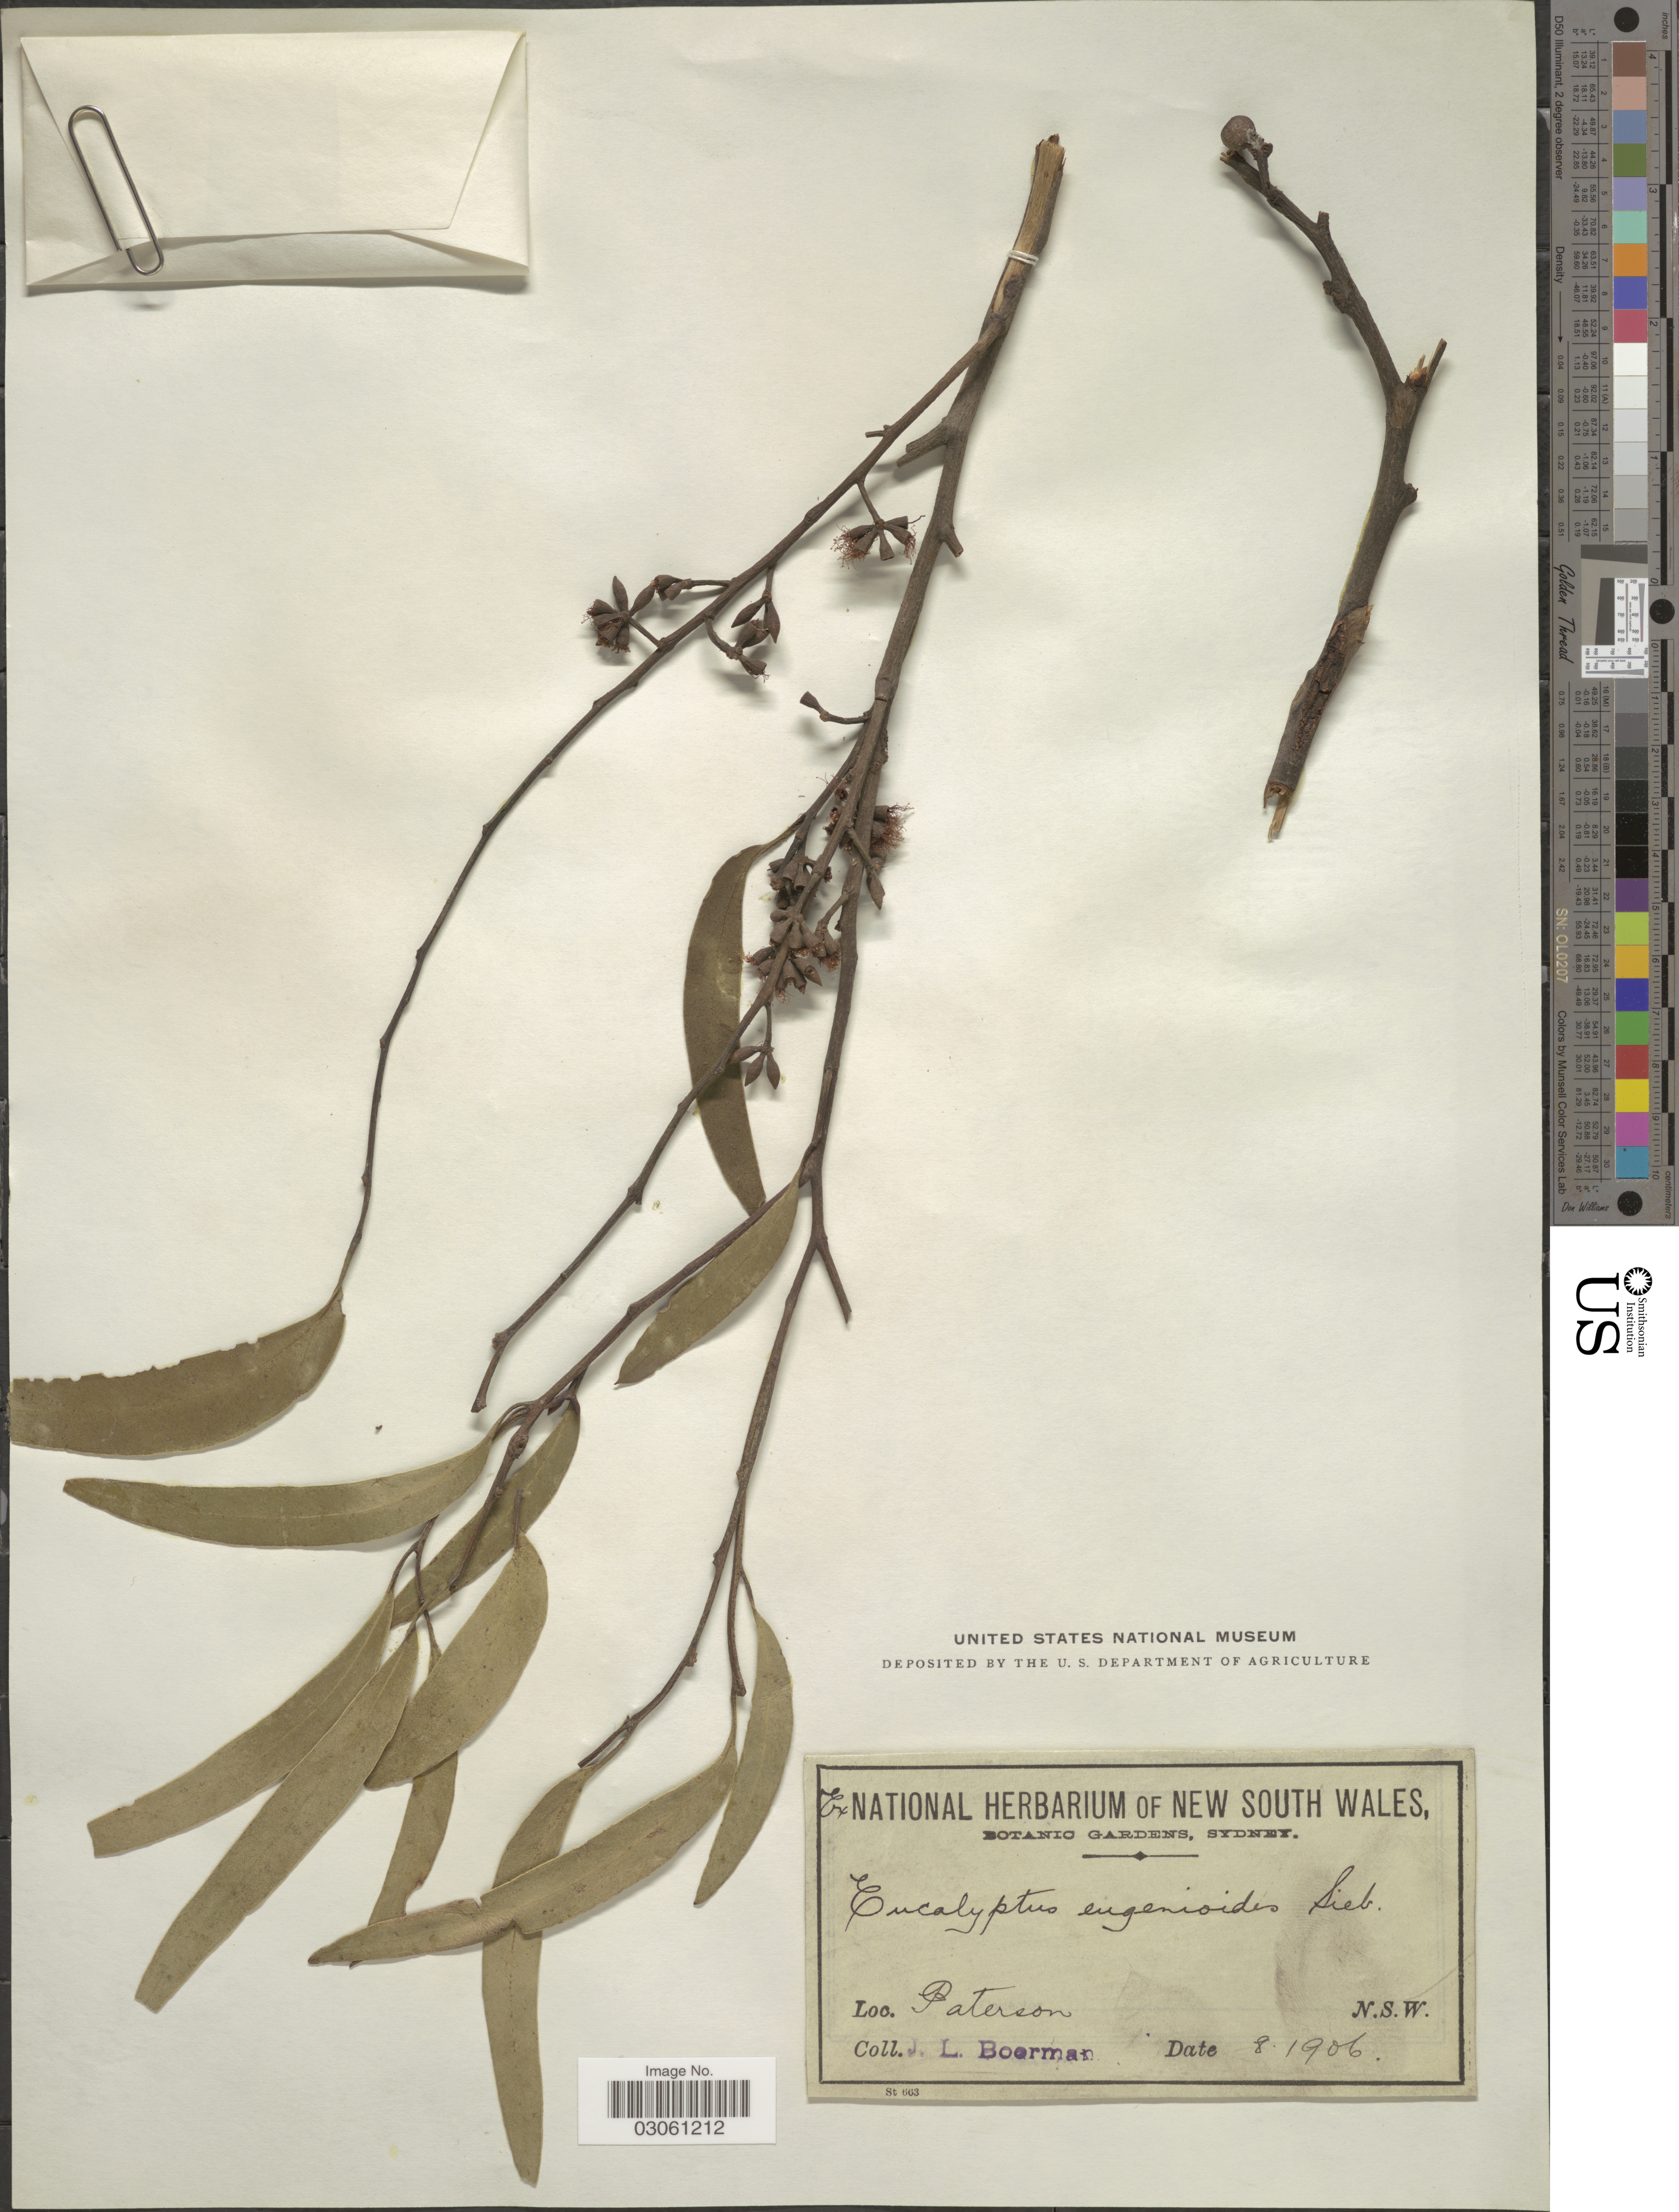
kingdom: Plantae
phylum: Tracheophyta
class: Magnoliopsida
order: Myrtales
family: Myrtaceae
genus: Eucalyptus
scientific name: Eucalyptus eugenioides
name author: Siebert ex Spreng.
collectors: J. Boorman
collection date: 1906-08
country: Australia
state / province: New South Wales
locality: Paterson.